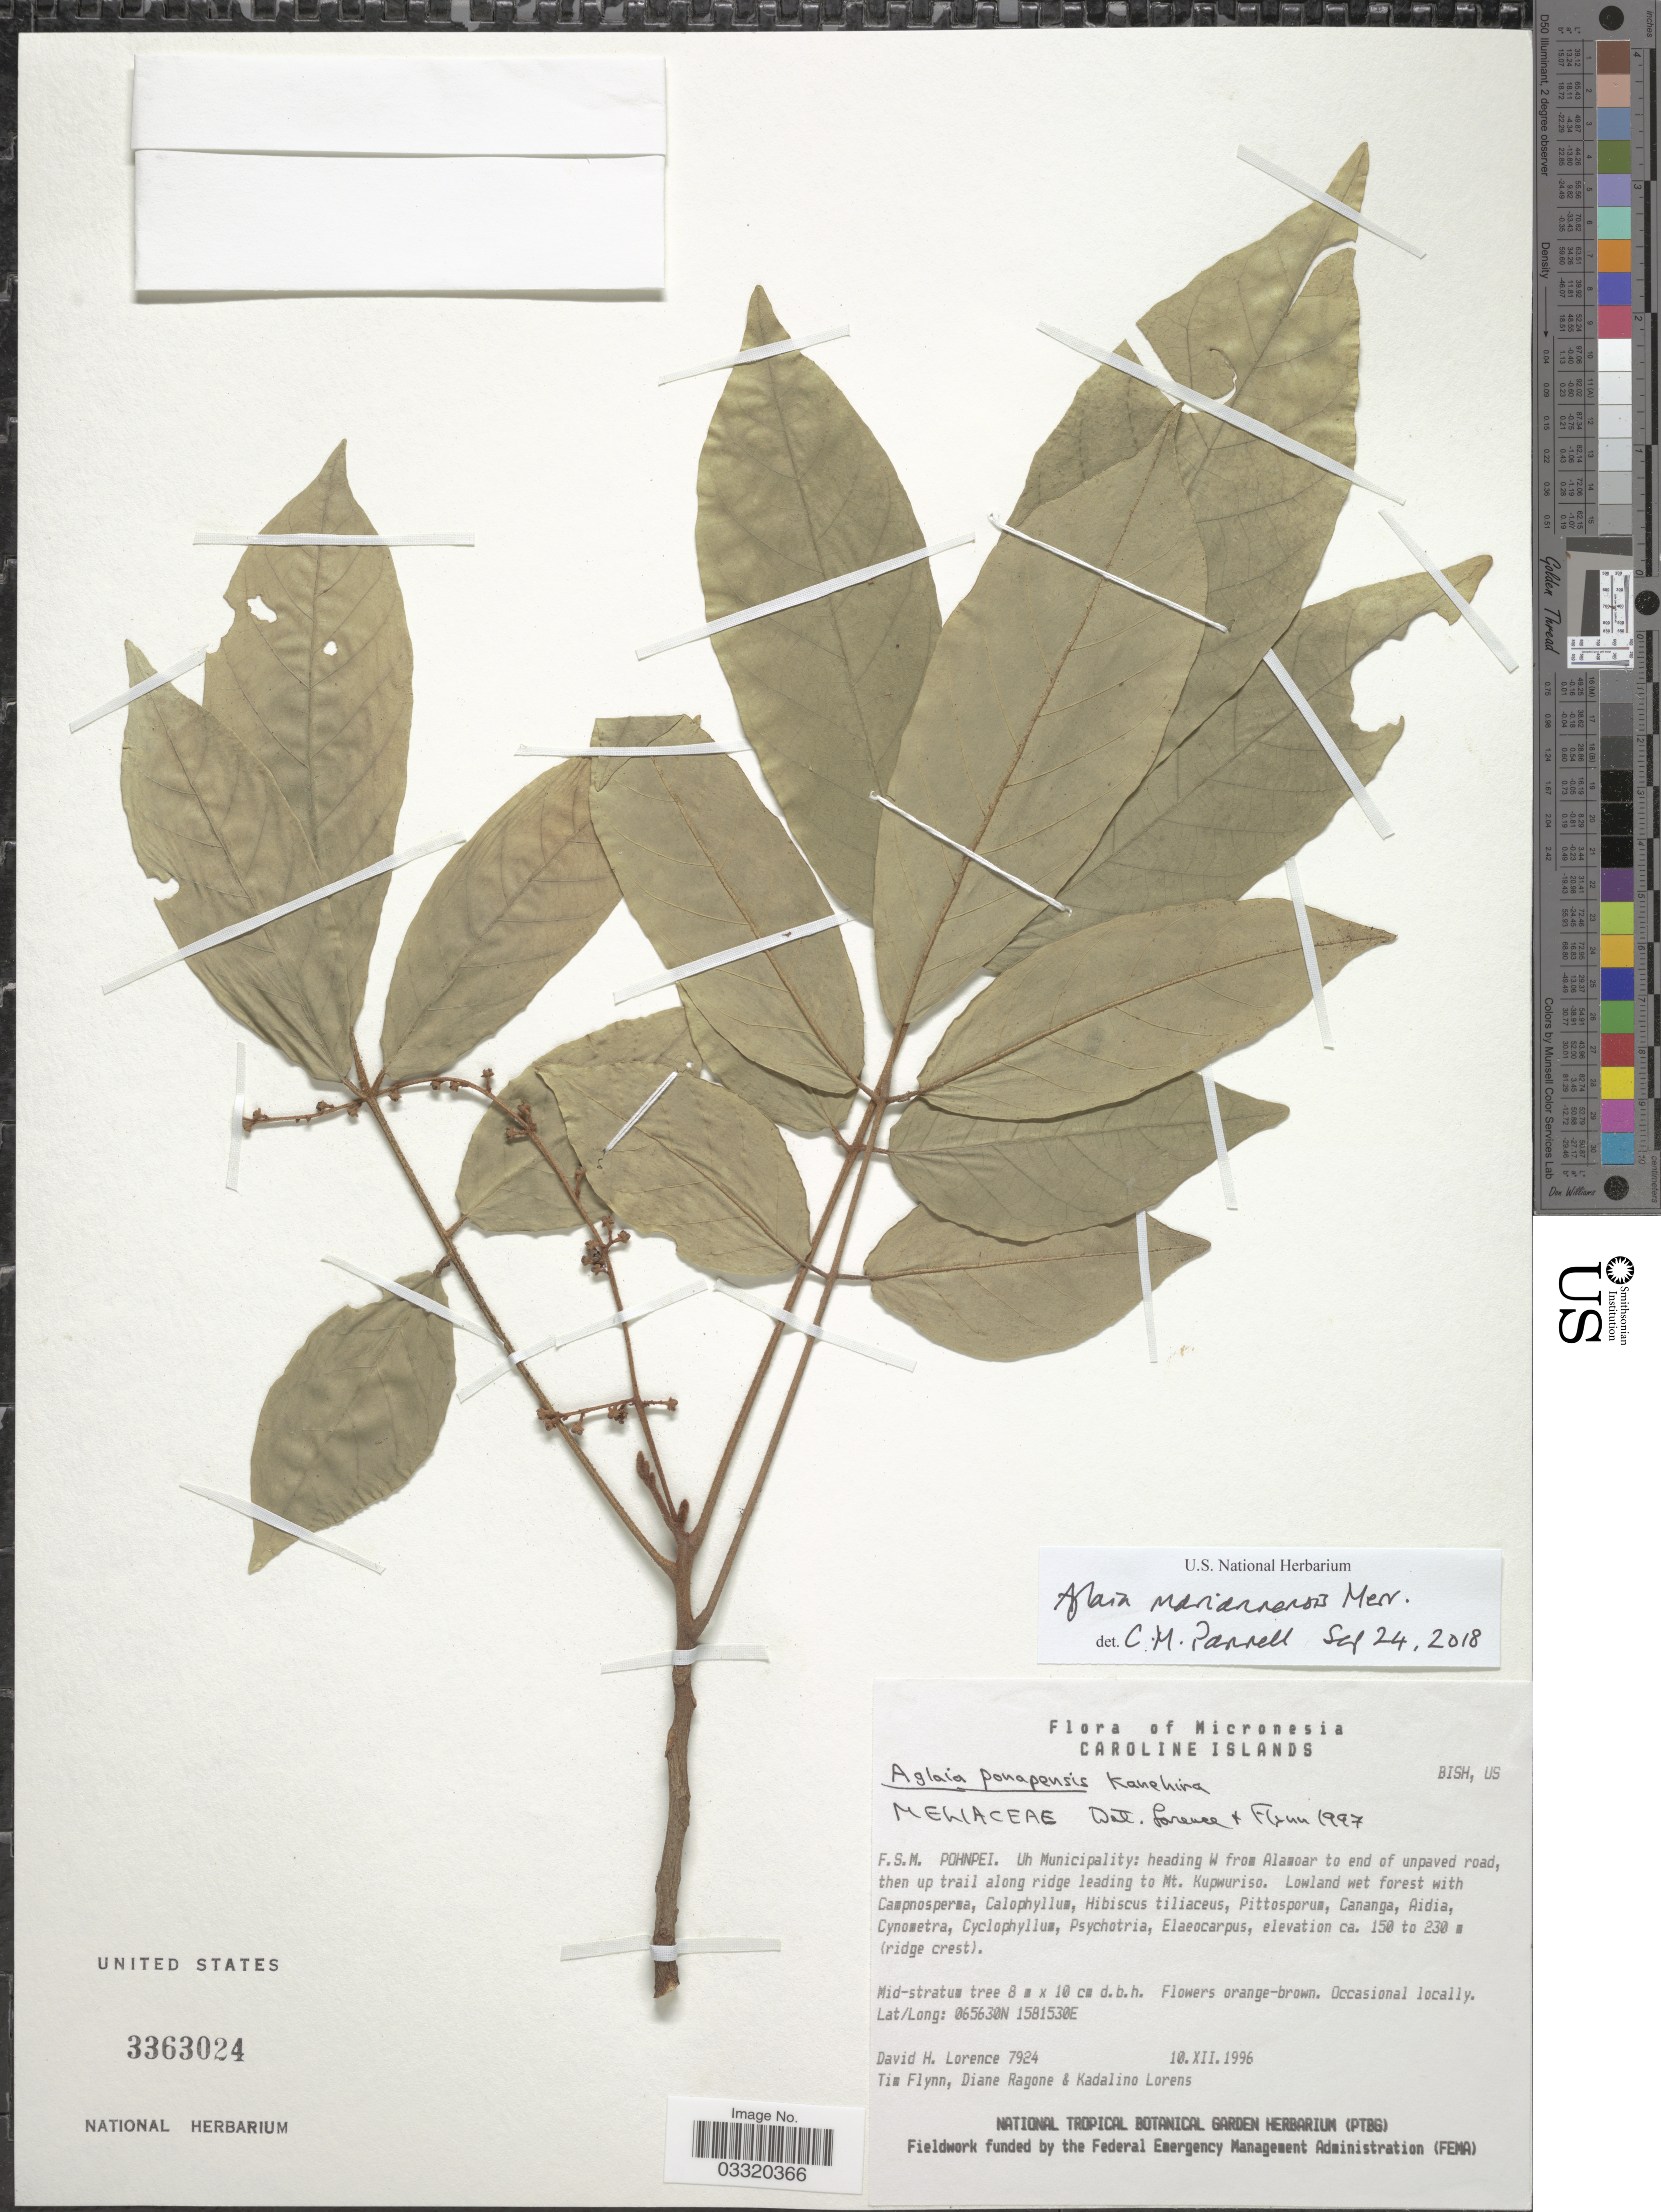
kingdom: Plantae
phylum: Tracheophyta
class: Magnoliopsida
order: Sapindales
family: Meliaceae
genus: Aglaia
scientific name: Aglaia mariannensis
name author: Merr.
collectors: D. Lorence, T. Flynn, D. Ragone & K. Lorens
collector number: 7924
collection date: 1996-12-10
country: Micronesia, Federated States of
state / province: Pohnpei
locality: Micronesia. Caroline Islands. F.S.M. Pohnpei. Uh Municipality: heading W from Alamoar to end of unpaved road, then up trail along ridge leading to Mt. Kupwuriso.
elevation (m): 150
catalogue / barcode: US 3363024